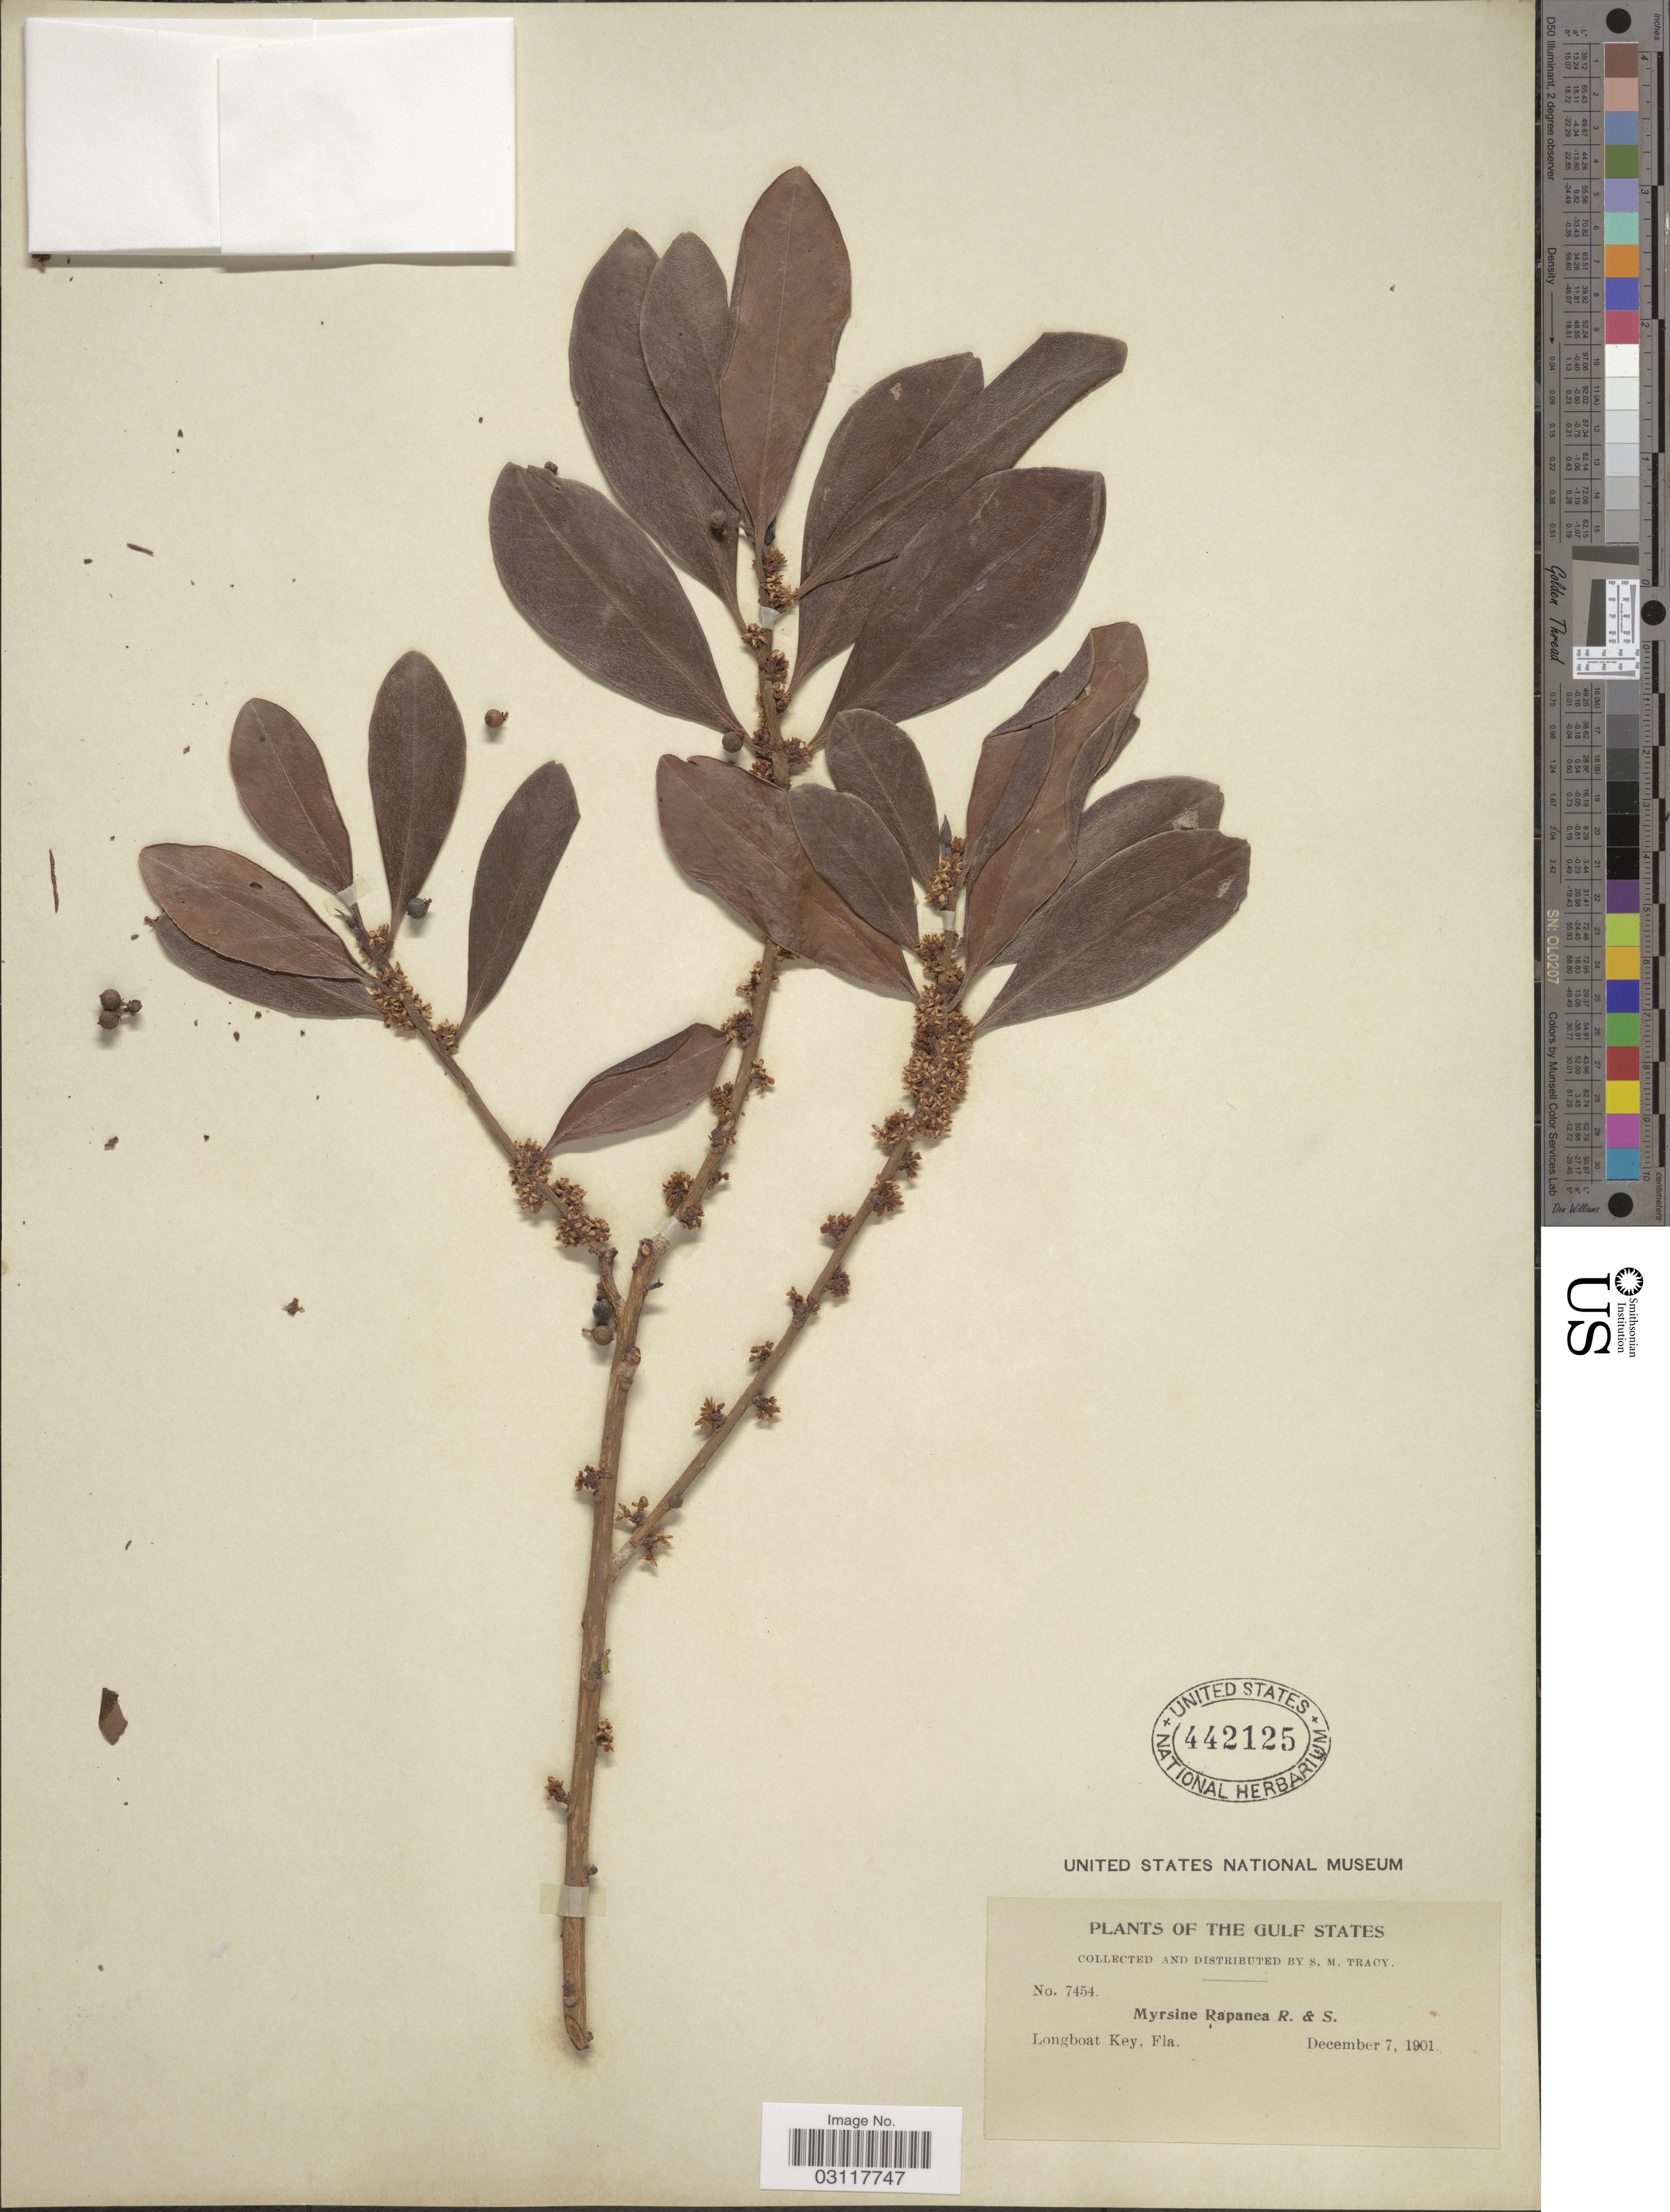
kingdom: Plantae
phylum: Tracheophyta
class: Magnoliopsida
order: Ericales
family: Primulaceae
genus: Rapanea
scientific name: Rapanea guianensis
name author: Aubl.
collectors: S. M. Tracy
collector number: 7454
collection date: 1901-12-07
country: United States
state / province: Florida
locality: Longboat Key, Fla. Gulf States.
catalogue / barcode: US 442125